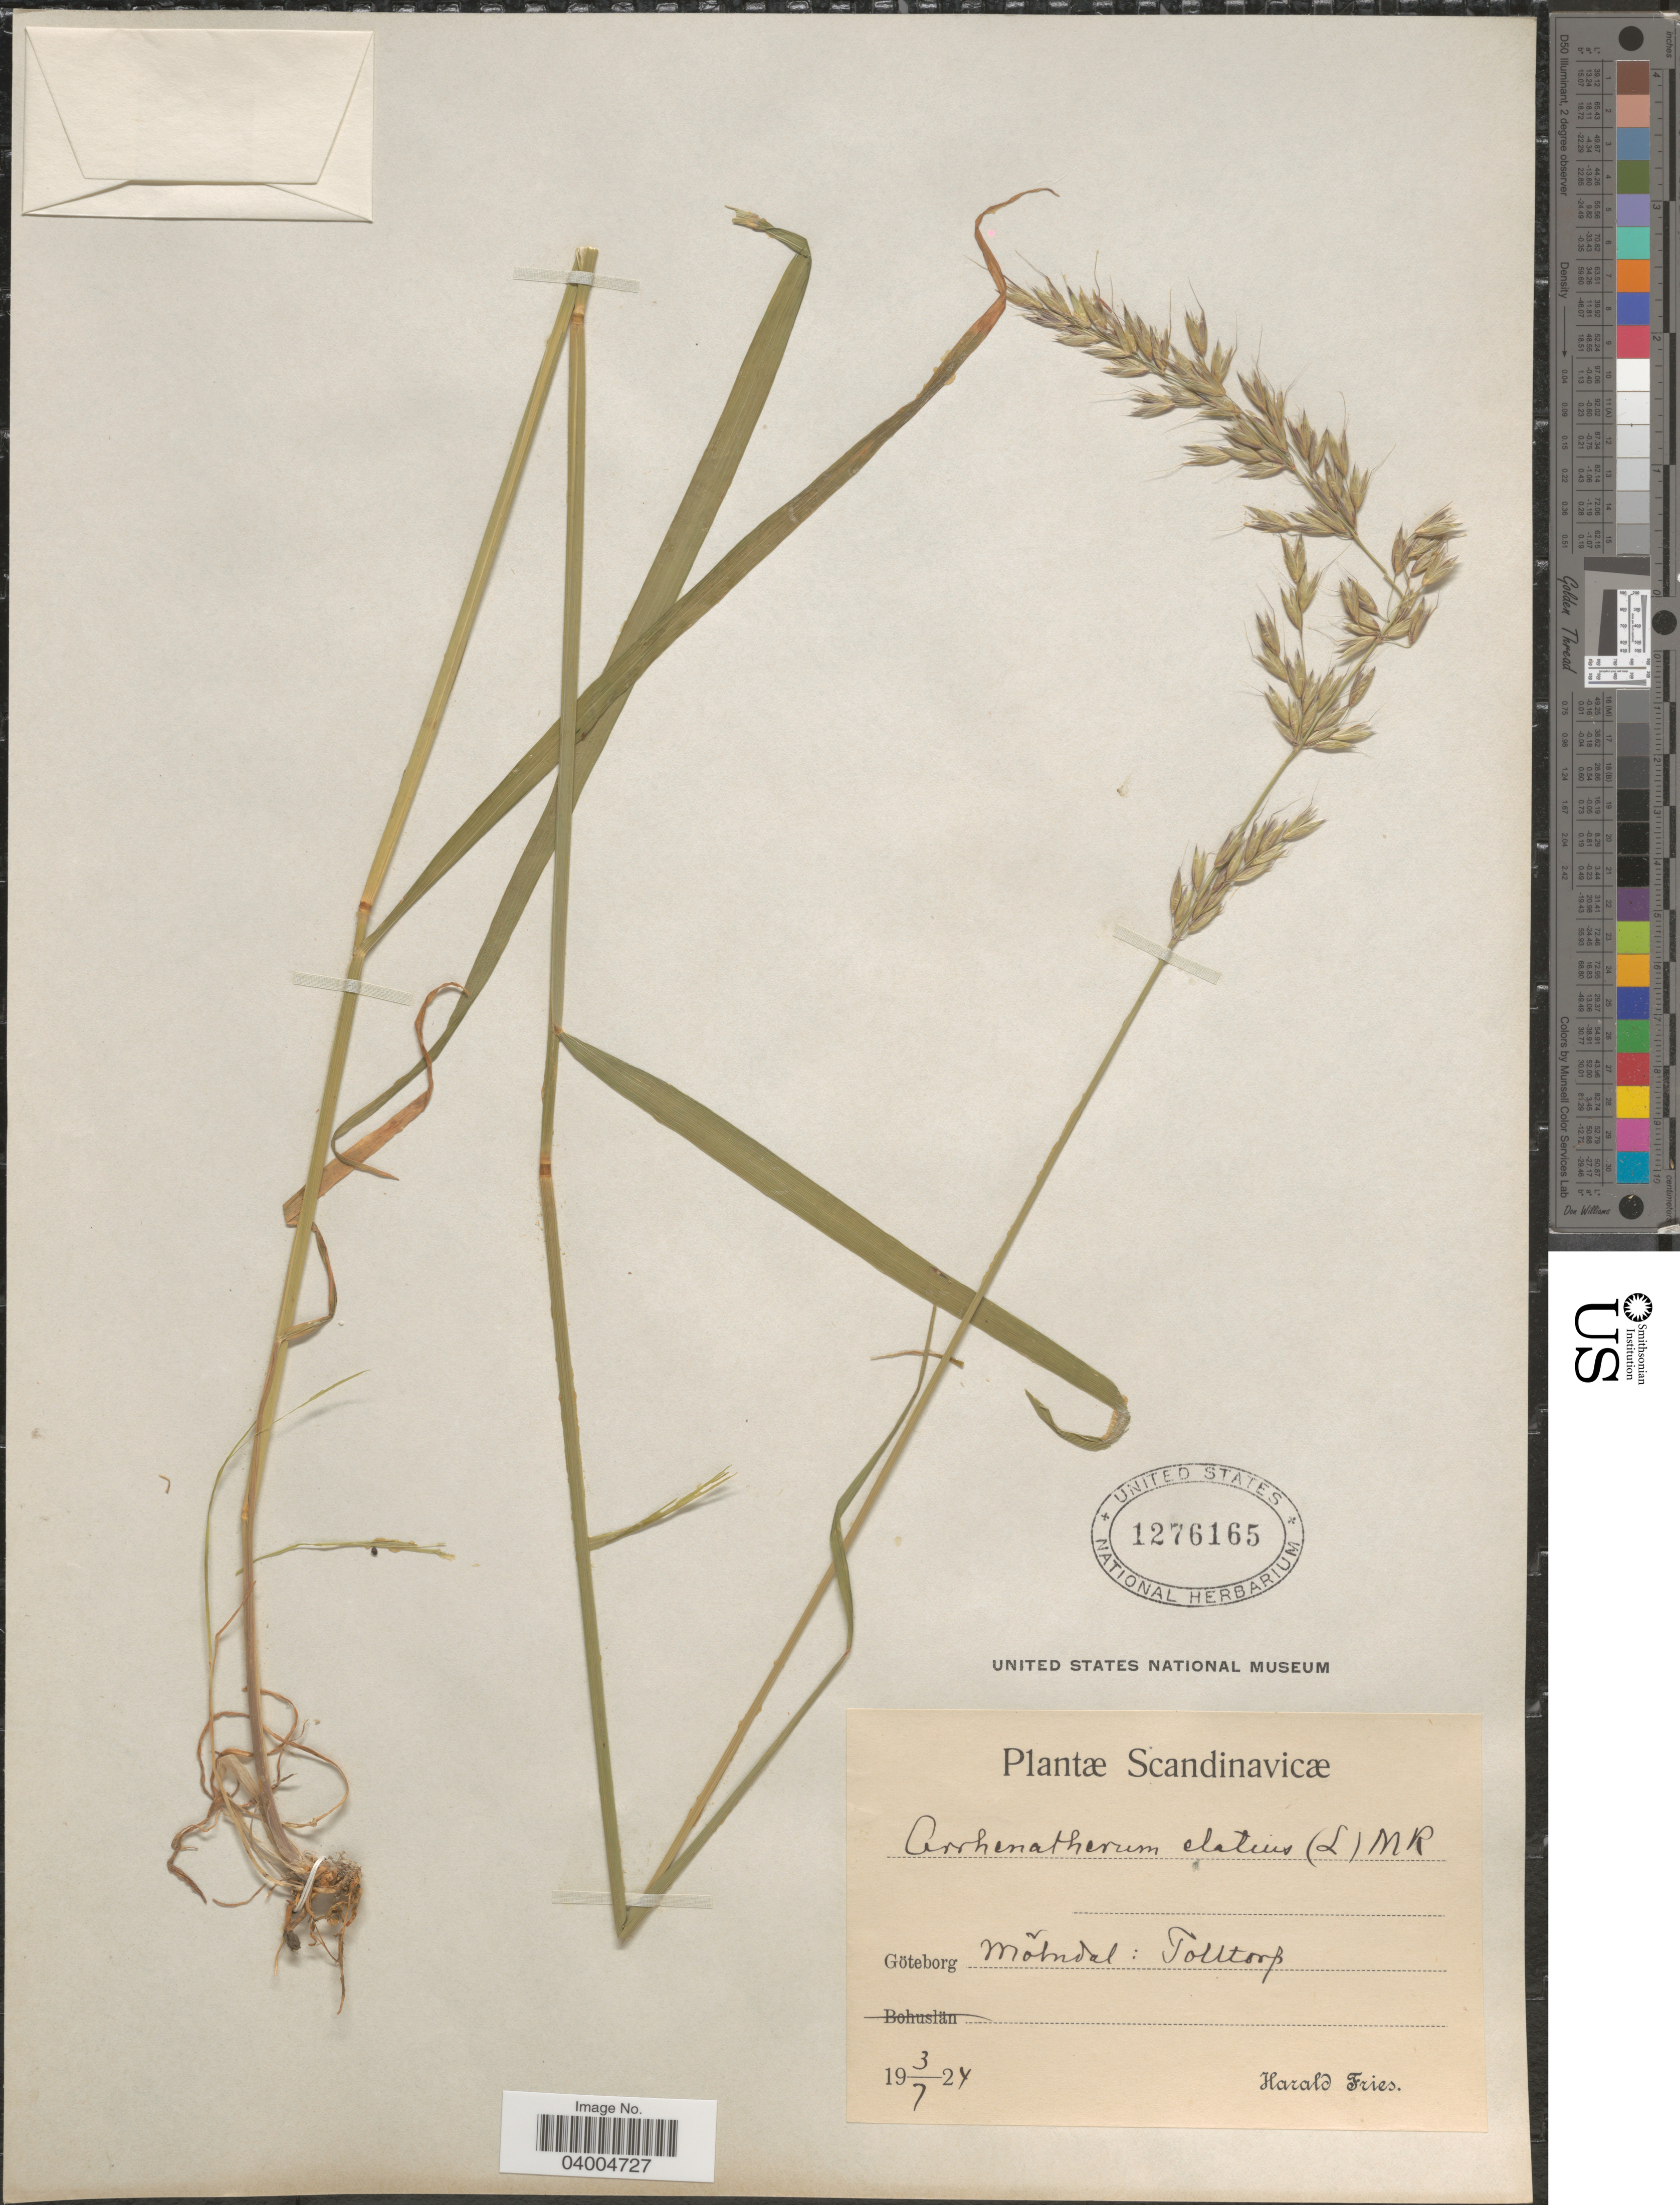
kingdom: Plantae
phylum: Tracheophyta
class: Liliopsida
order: Poales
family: Poaceae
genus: Arrhenatherum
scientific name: Arrhenatherum elatius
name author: (L.) J. Presl & C. Presl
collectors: H. Fries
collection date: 1924-07-03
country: Sweden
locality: Scandinavicæ. Göteborg Mölndal: Tolltorp.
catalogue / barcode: US 1276165